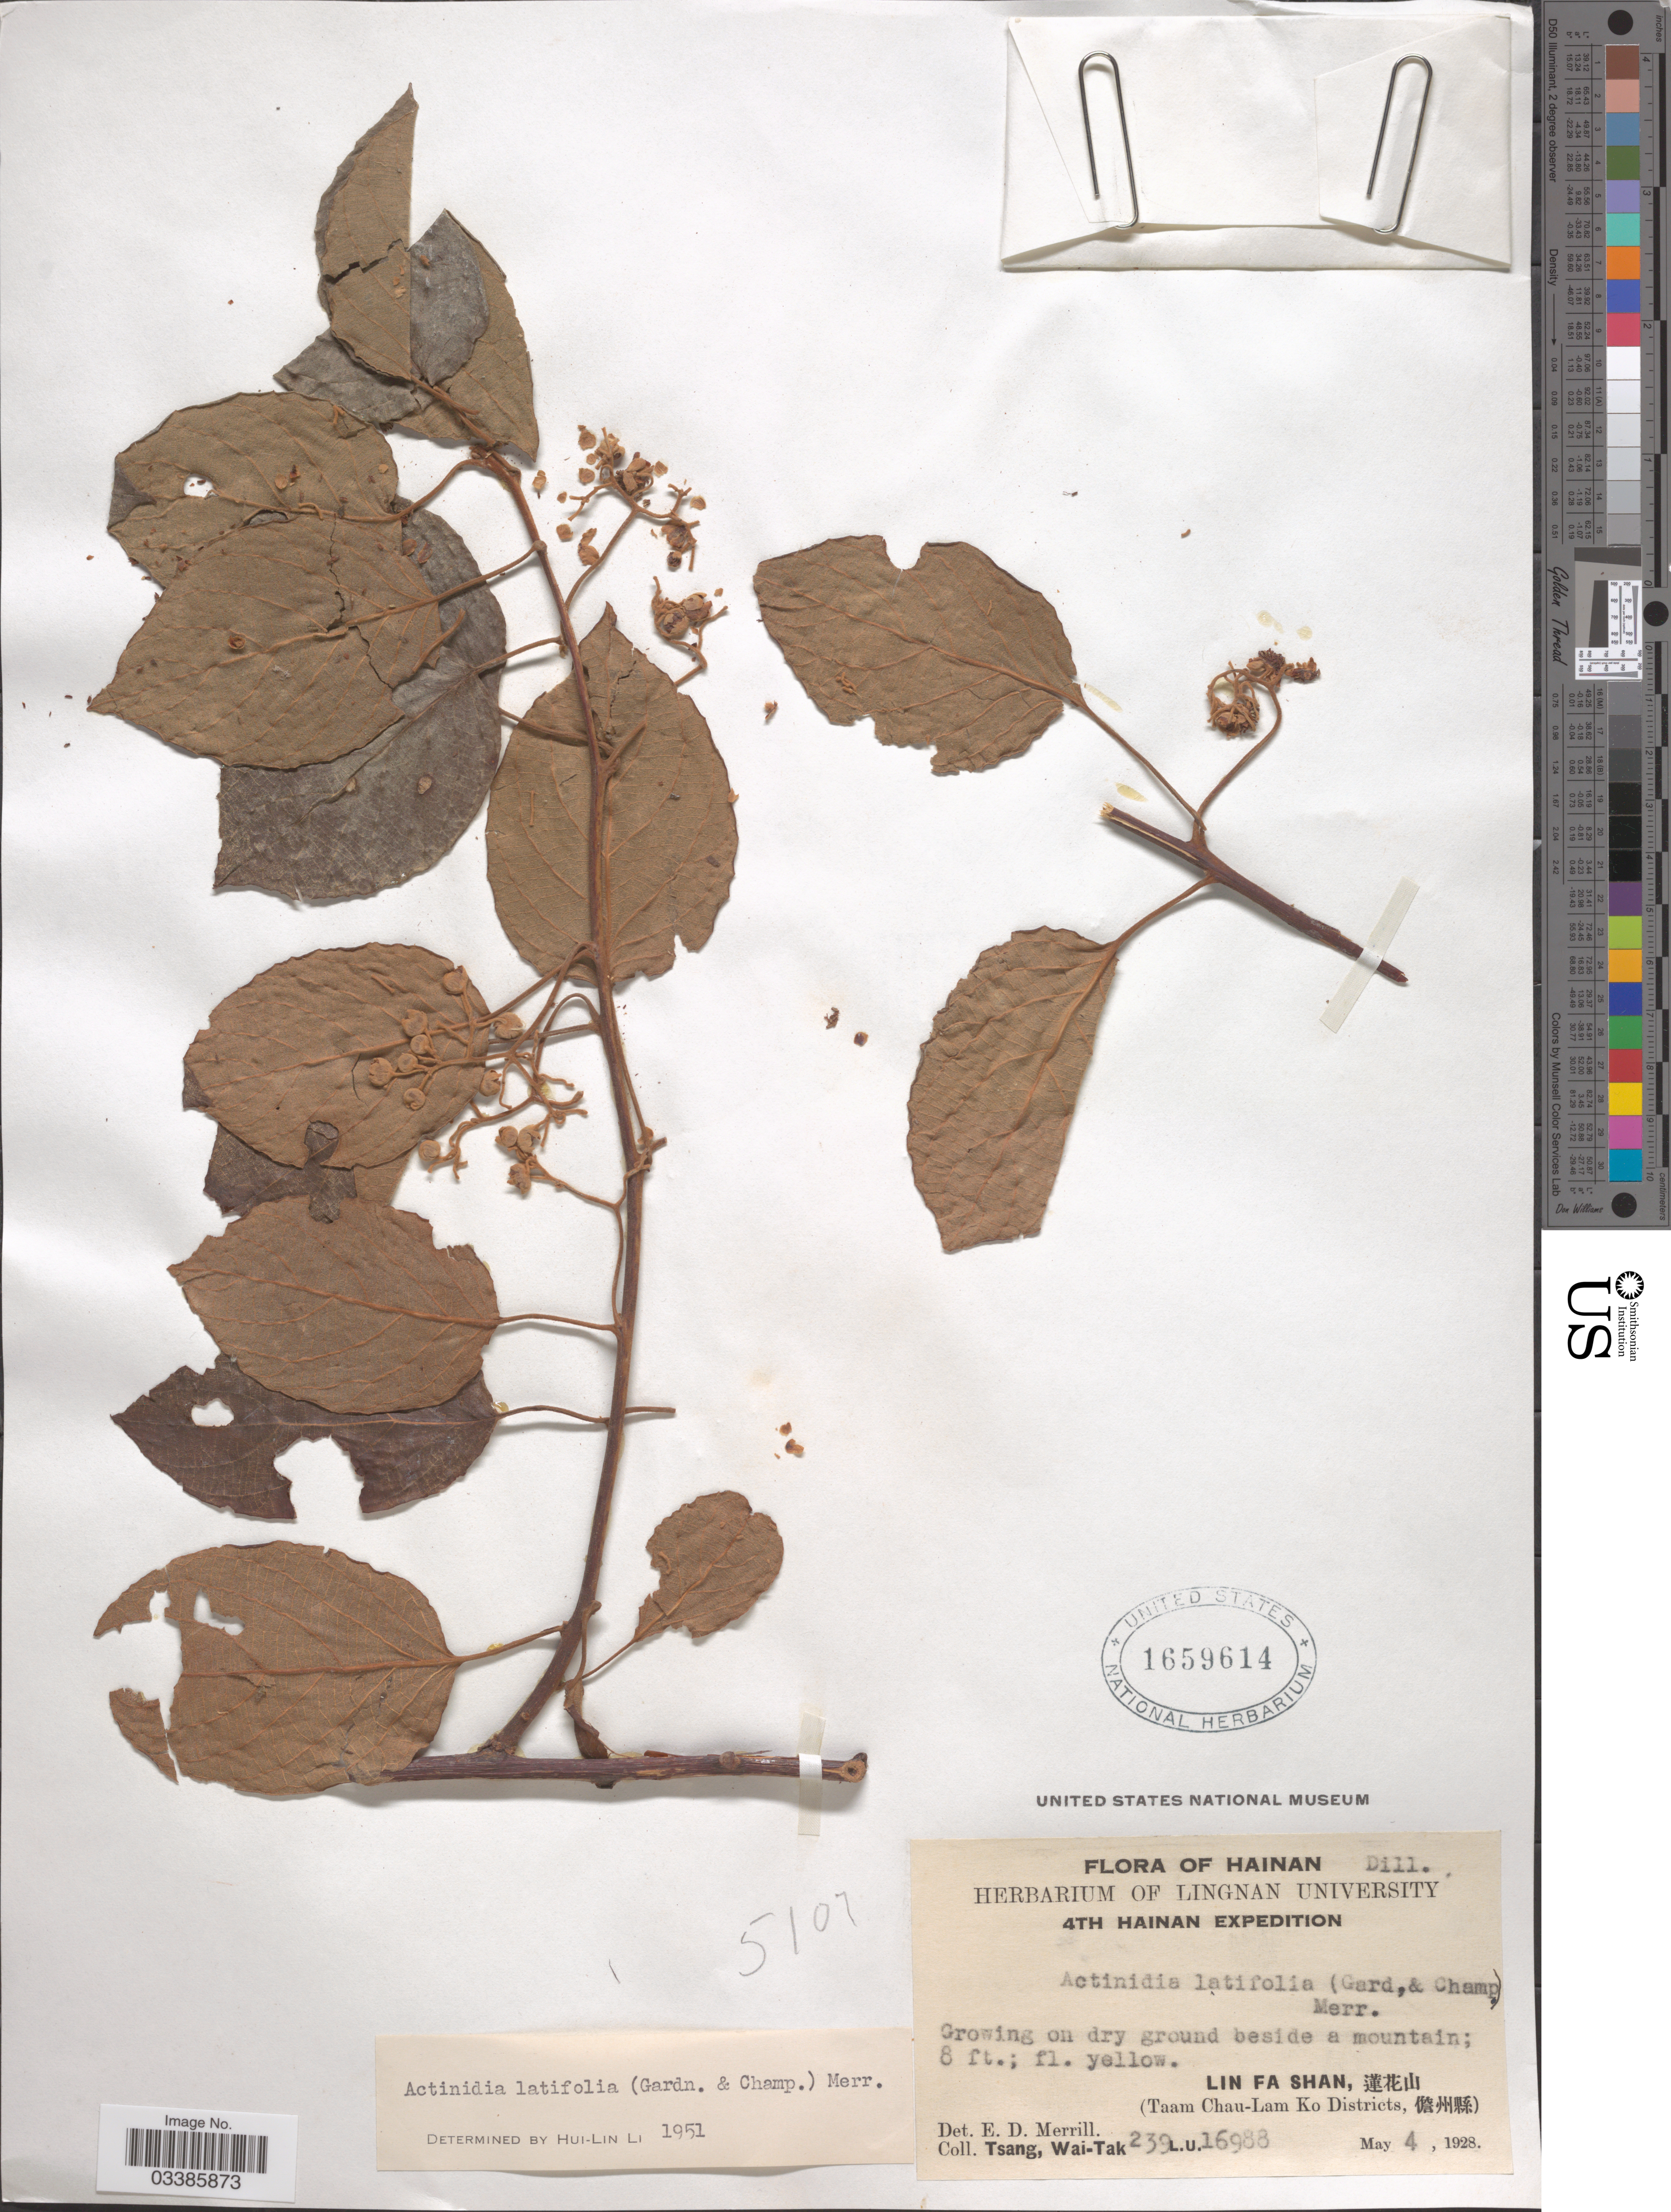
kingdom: Plantae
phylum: Tracheophyta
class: Magnoliopsida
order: Ericales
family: Actinidiaceae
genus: Actinidia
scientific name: Actinidia latifolia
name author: (Gardner & Champ.) Merr.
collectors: W. T. Tsang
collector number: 239 L.U. 16988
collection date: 1928-05-04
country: China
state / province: Hainan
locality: LFa Shan, (Taam Chau-Lam Ko District.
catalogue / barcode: US 1659614